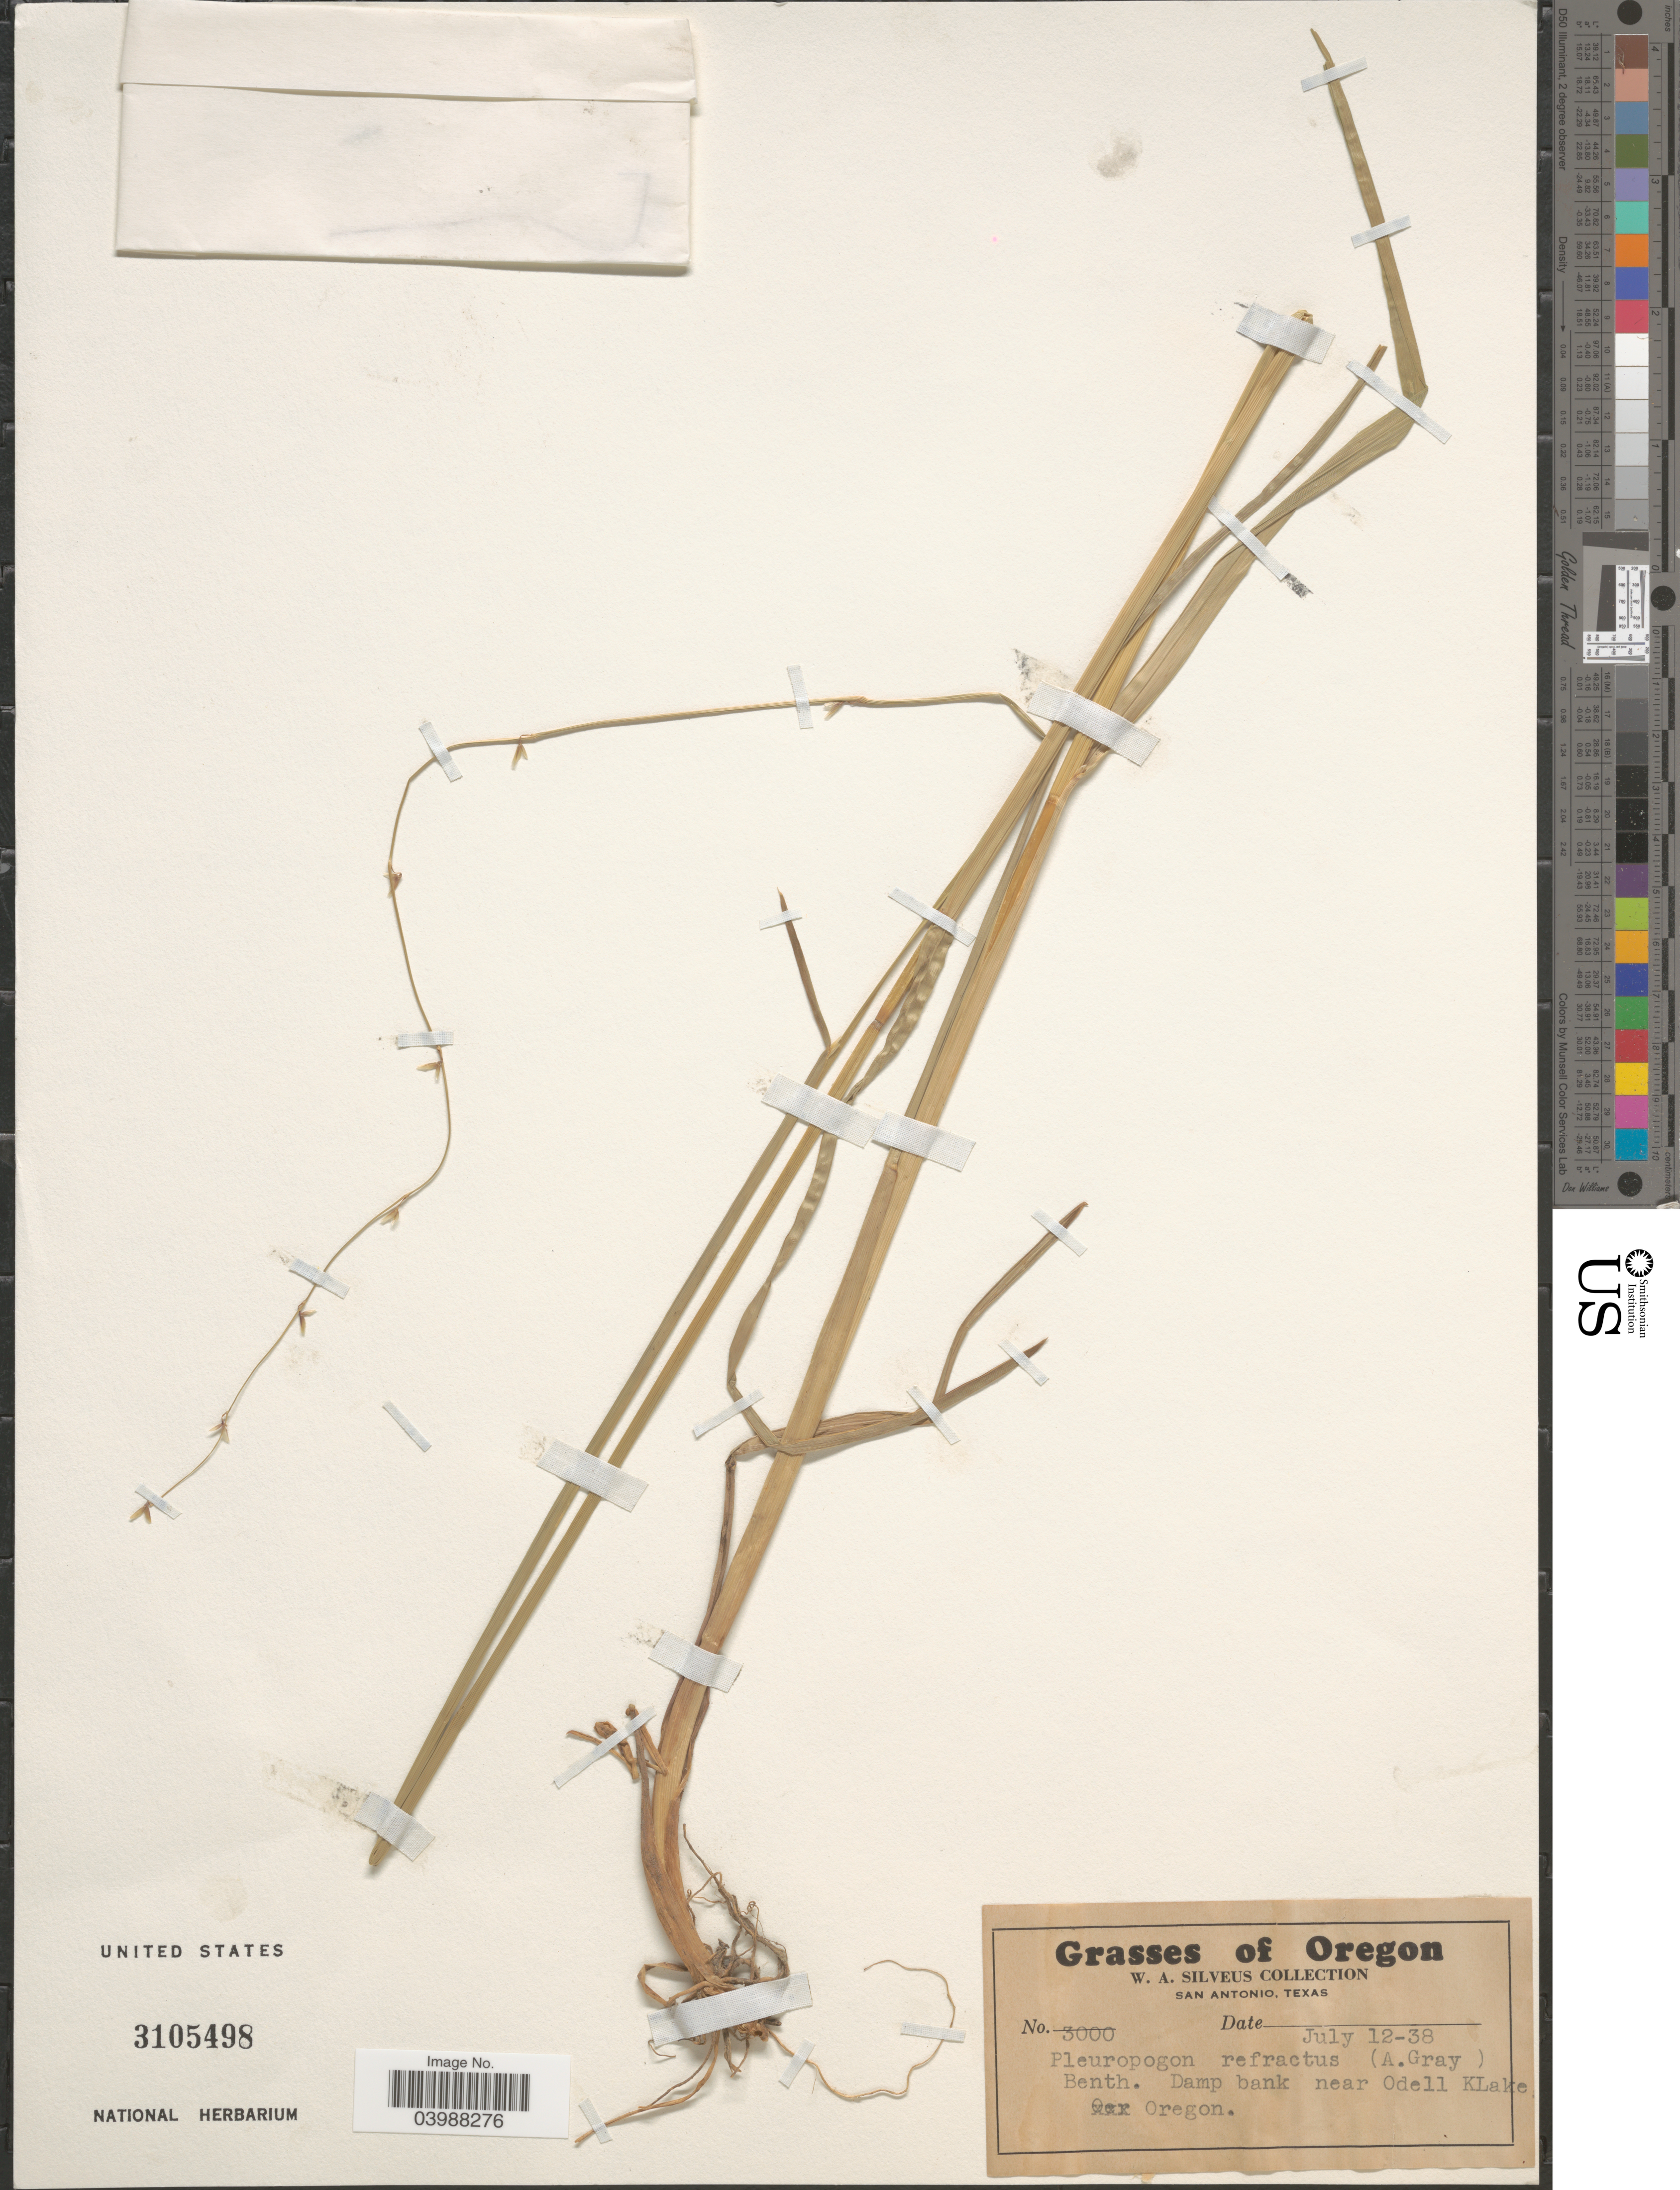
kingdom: Plantae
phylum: Tracheophyta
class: Liliopsida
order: Poales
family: Poaceae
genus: Pleuropogon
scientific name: Pleuropogon refractus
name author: (A. Gray) Benth.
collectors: W. Silveus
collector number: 3000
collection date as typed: Transcribed d/m/y: 12/7/38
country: United States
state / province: Oregon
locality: Damp bank near Odell K Lake.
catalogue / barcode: US 3105498